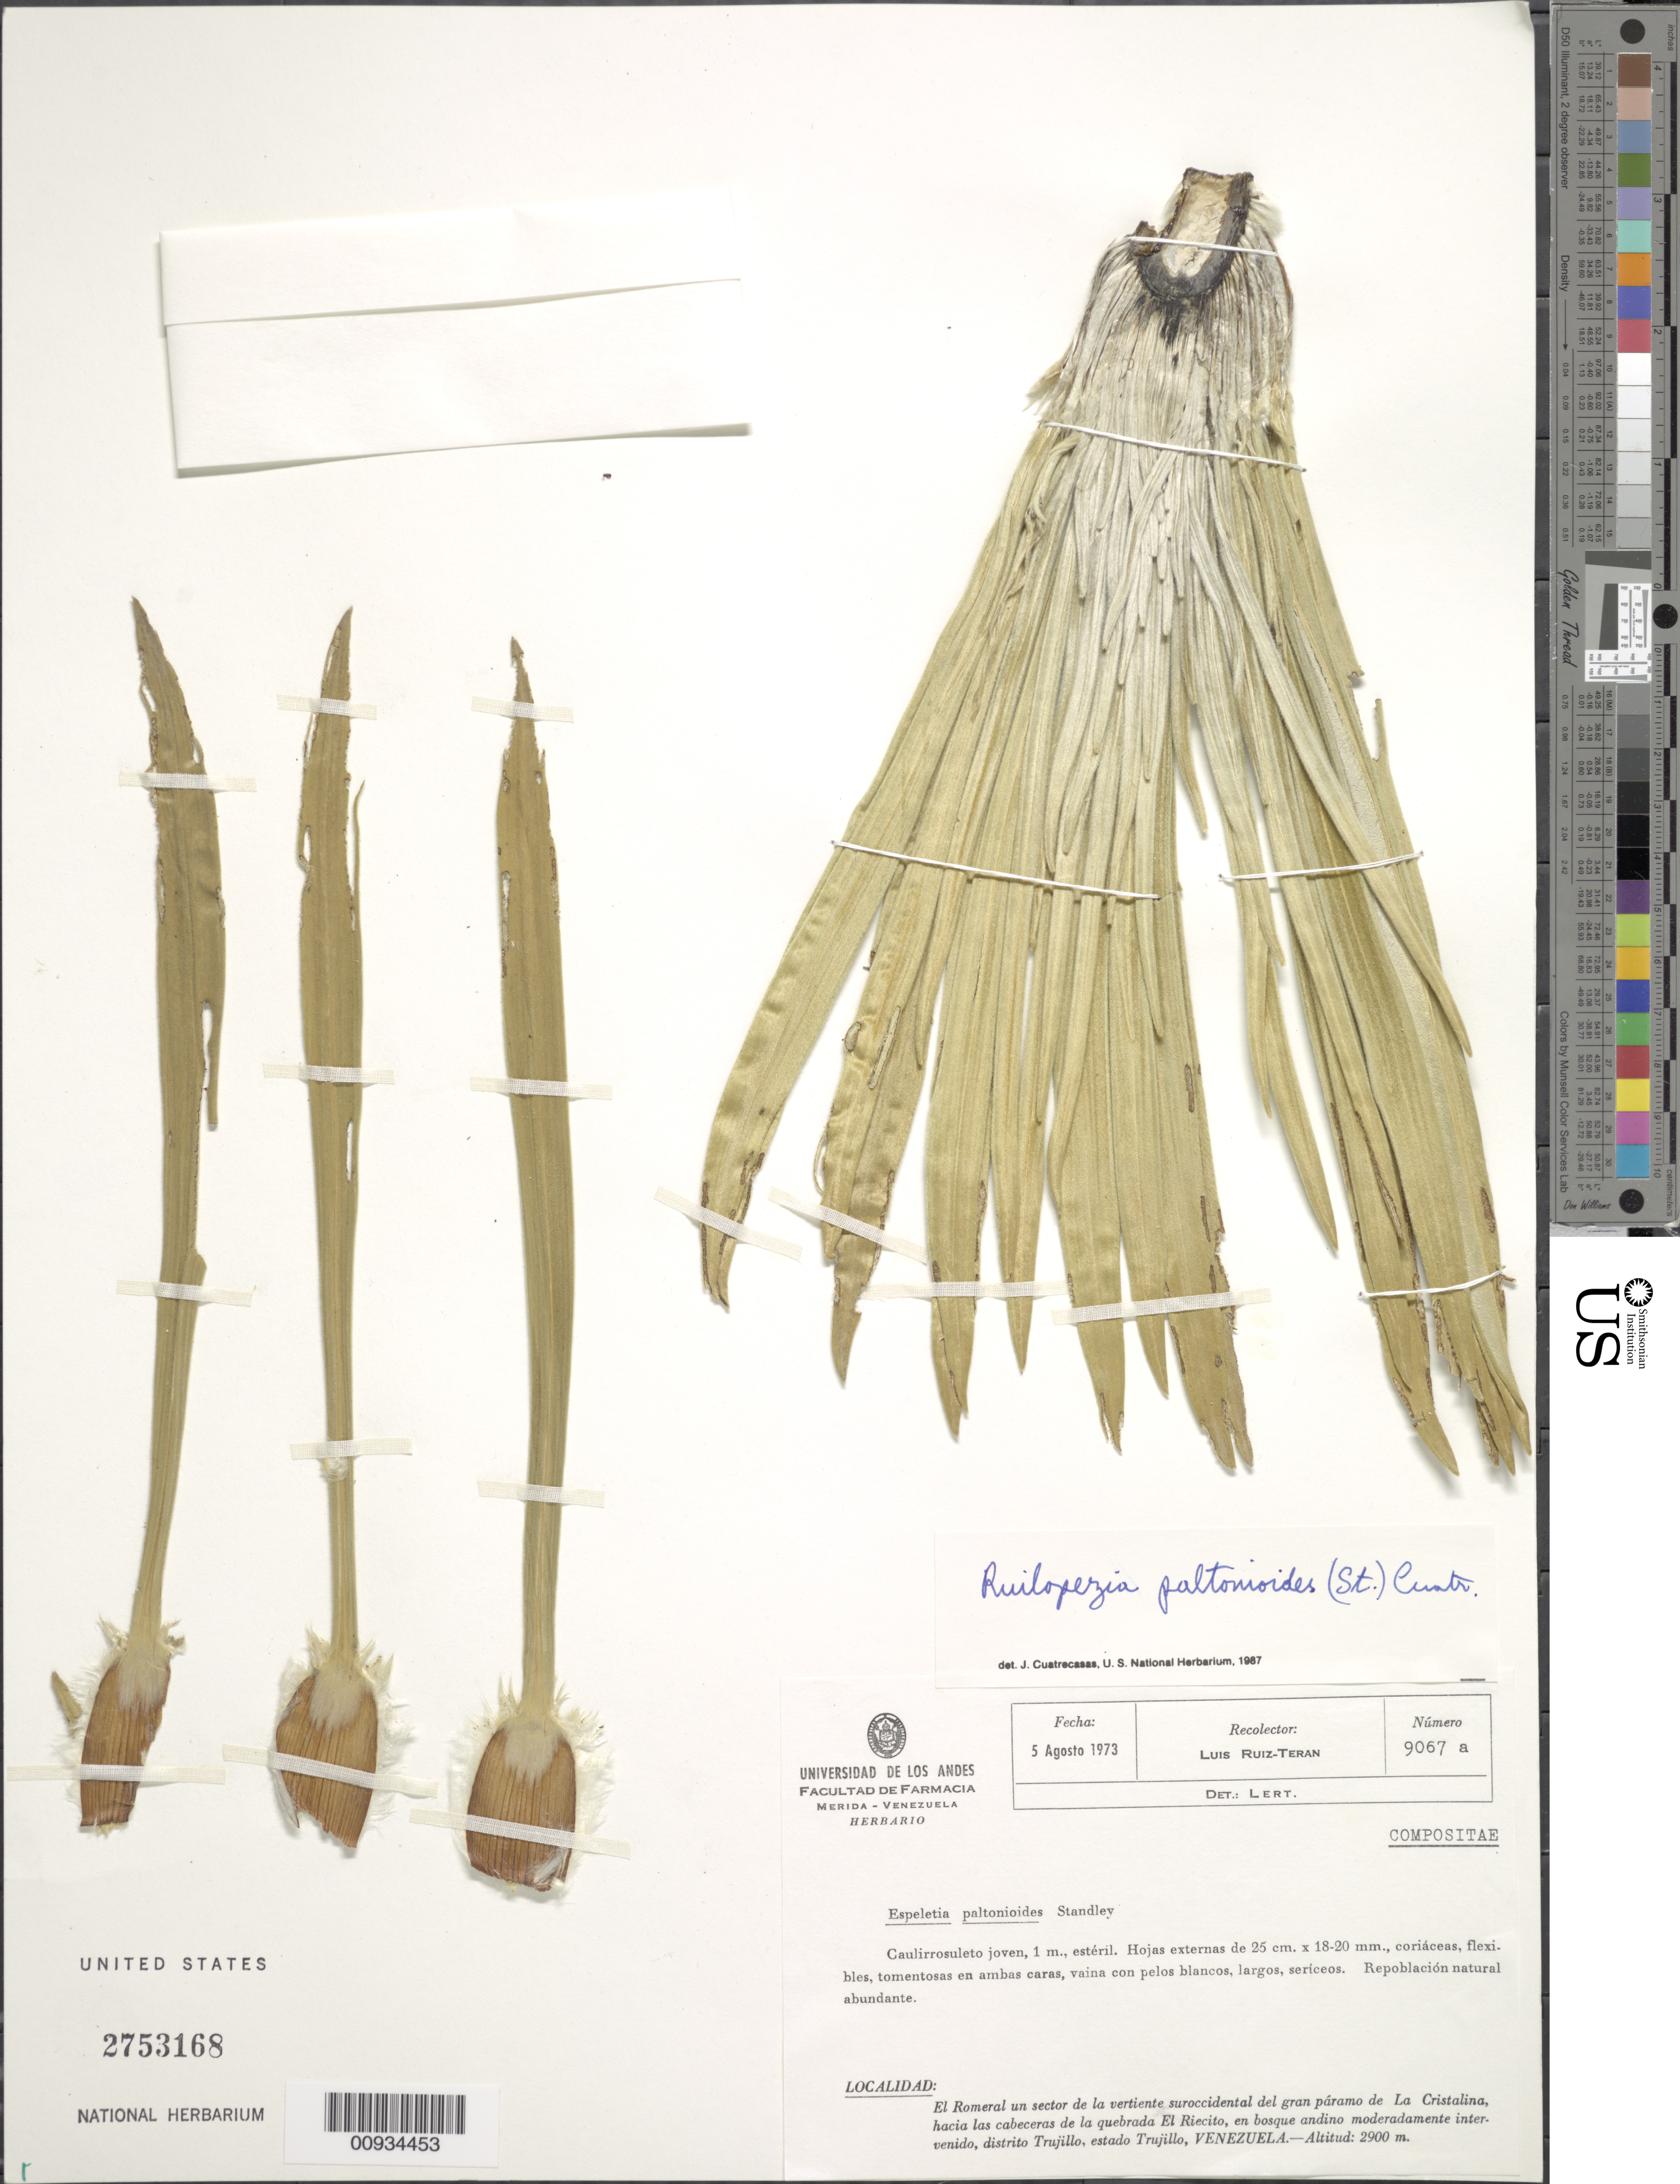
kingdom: Plantae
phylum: Tracheophyta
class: Magnoliopsida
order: Asterales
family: Asteraceae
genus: Ruilopezia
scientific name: Ruilopezia paltonioides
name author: (Standl.) Cuatrec.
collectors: L. Teran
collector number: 9067a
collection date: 1973-08-05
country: Venezuela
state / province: Trujillo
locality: El Romeral un sector de la vertiente suroccidental del gran paramo de La Cristalina, hacia las cabeceras de la quebrada El Riecito, en bosque andino moderadamente intervenido, Distrito Trujillo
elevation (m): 2900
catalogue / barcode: US 2753168